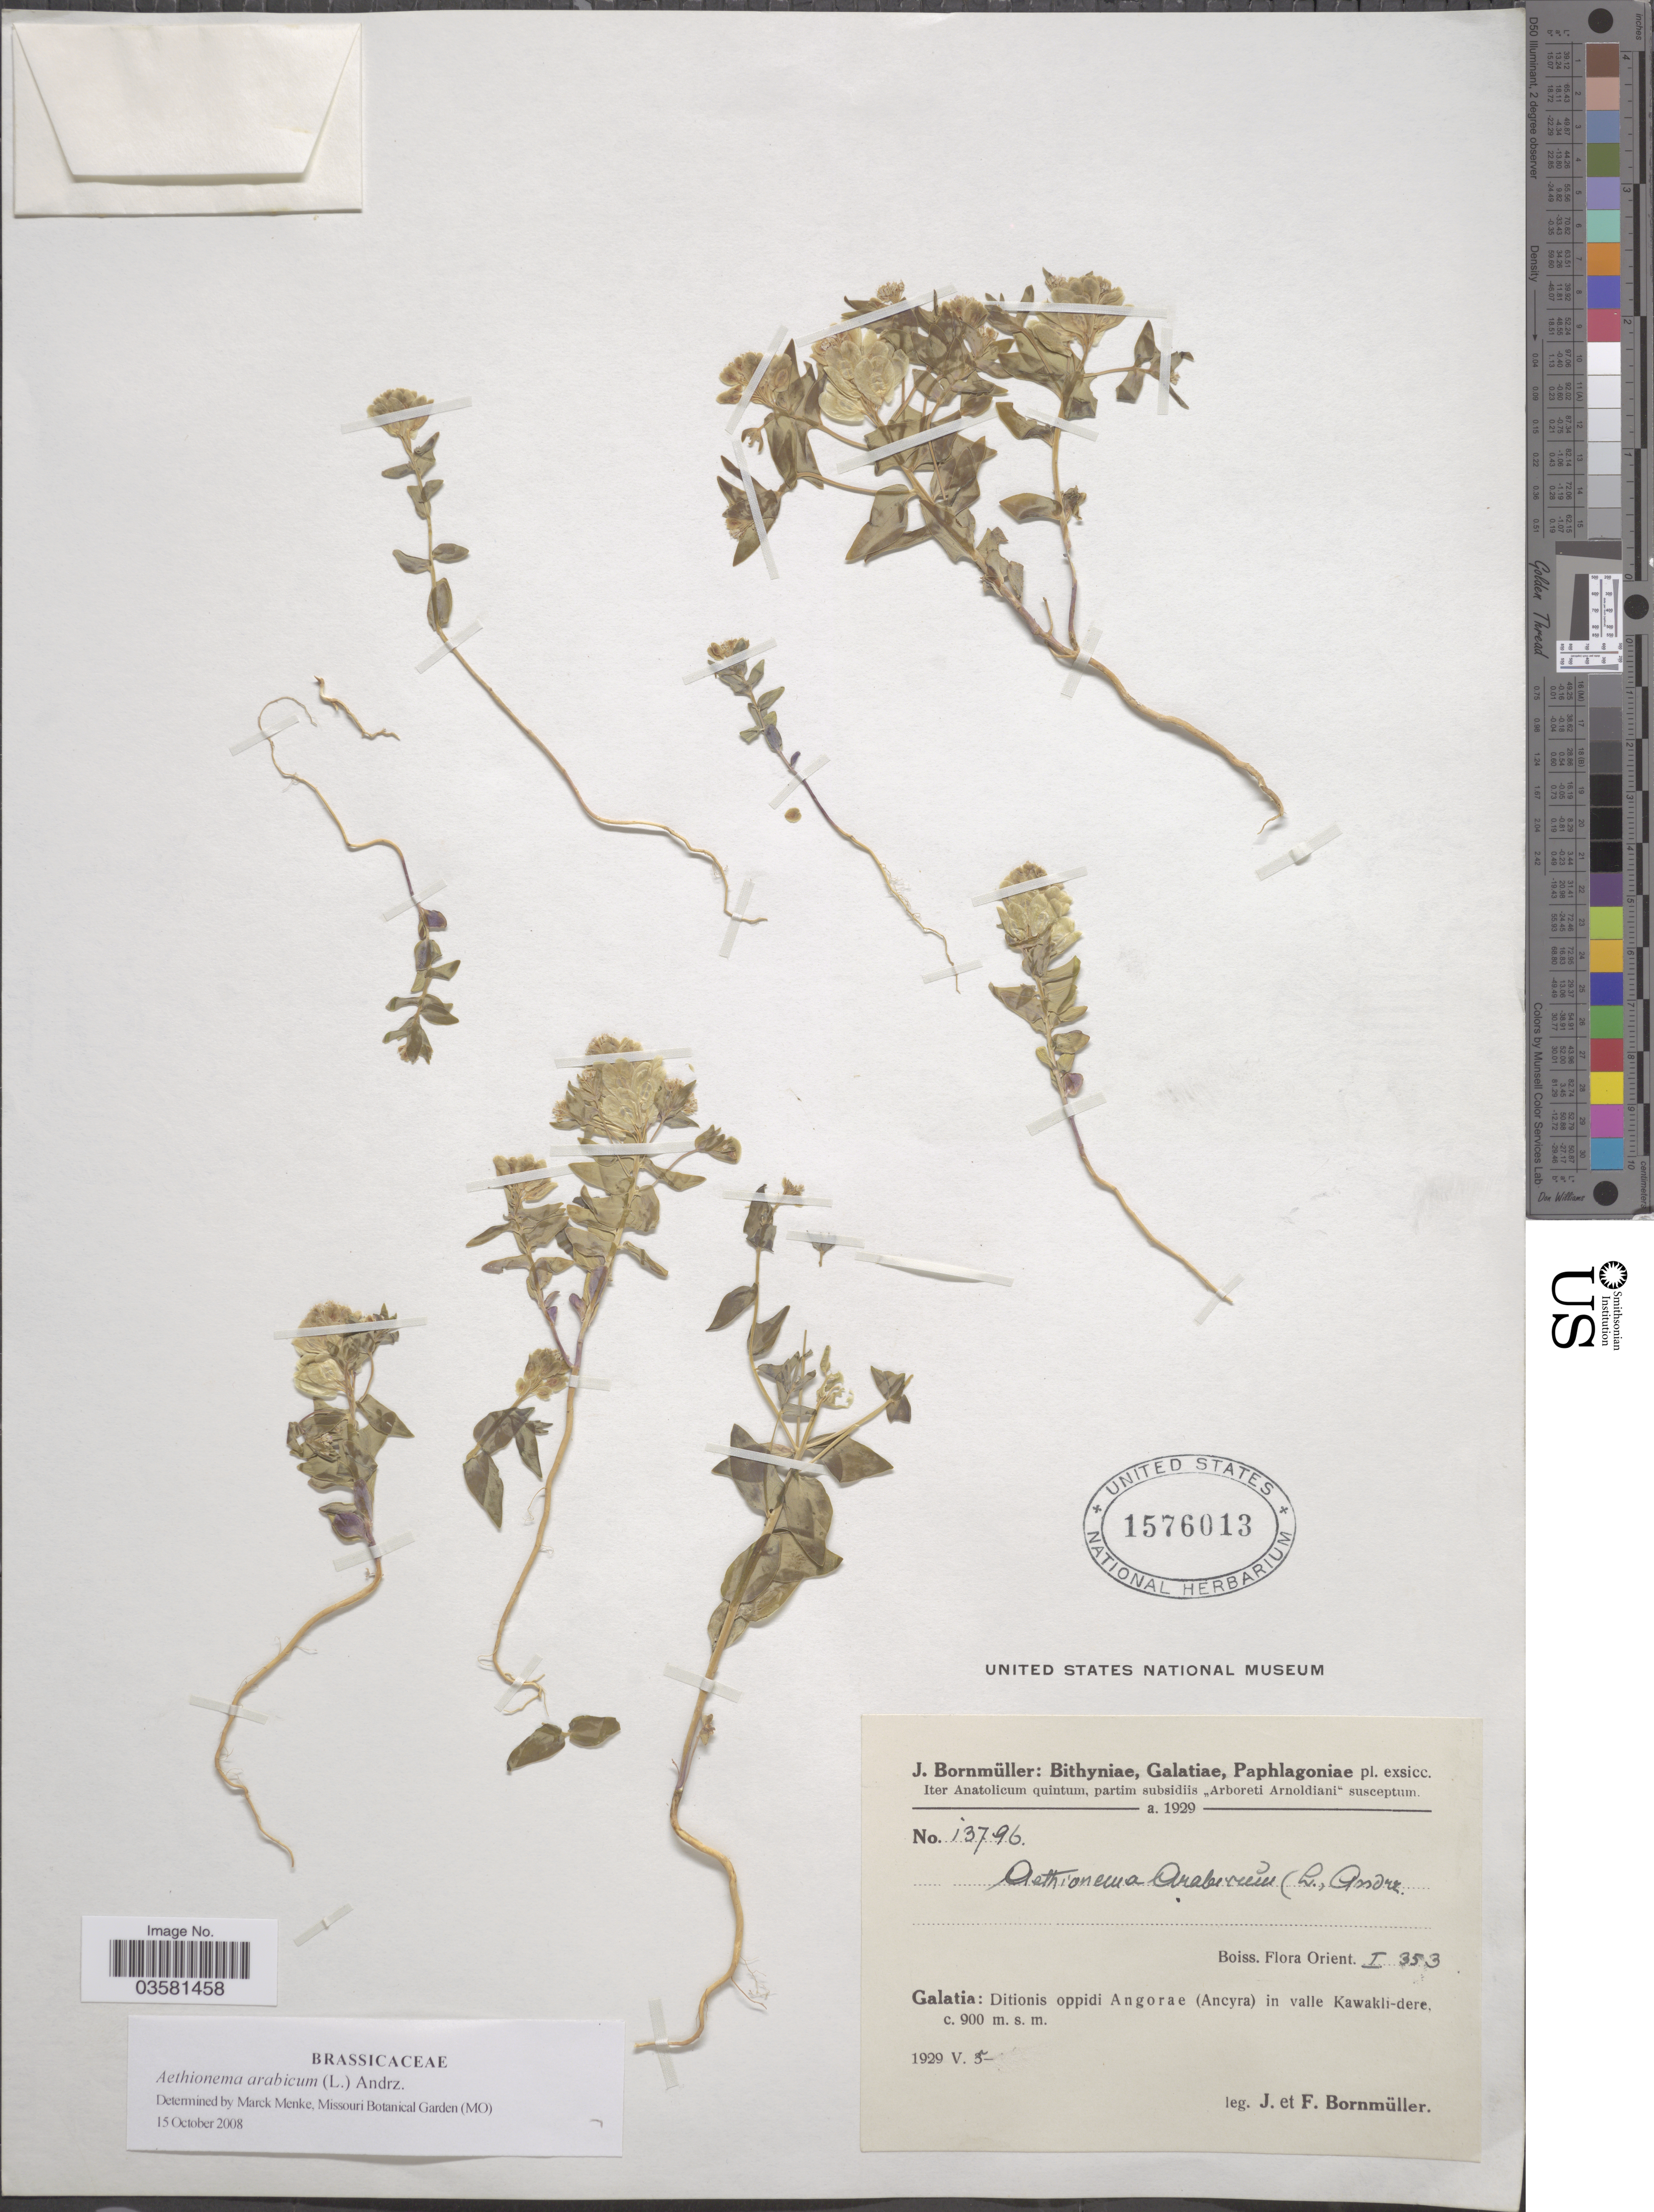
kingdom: Plantae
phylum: Tracheophyta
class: Magnoliopsida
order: Brassicales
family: Brassicaceae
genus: Aethionema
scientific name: Aethionema arabicum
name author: (L.) Andrz. ex DC.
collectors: J. Bornmüller & F. Bornmüller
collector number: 13796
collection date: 1929-05-05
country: Romania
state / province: Galati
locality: Galatia: Ditionis oppidi Angoræ (Ancyra) in valle Kawakli-dere.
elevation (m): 900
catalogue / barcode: US 1576013